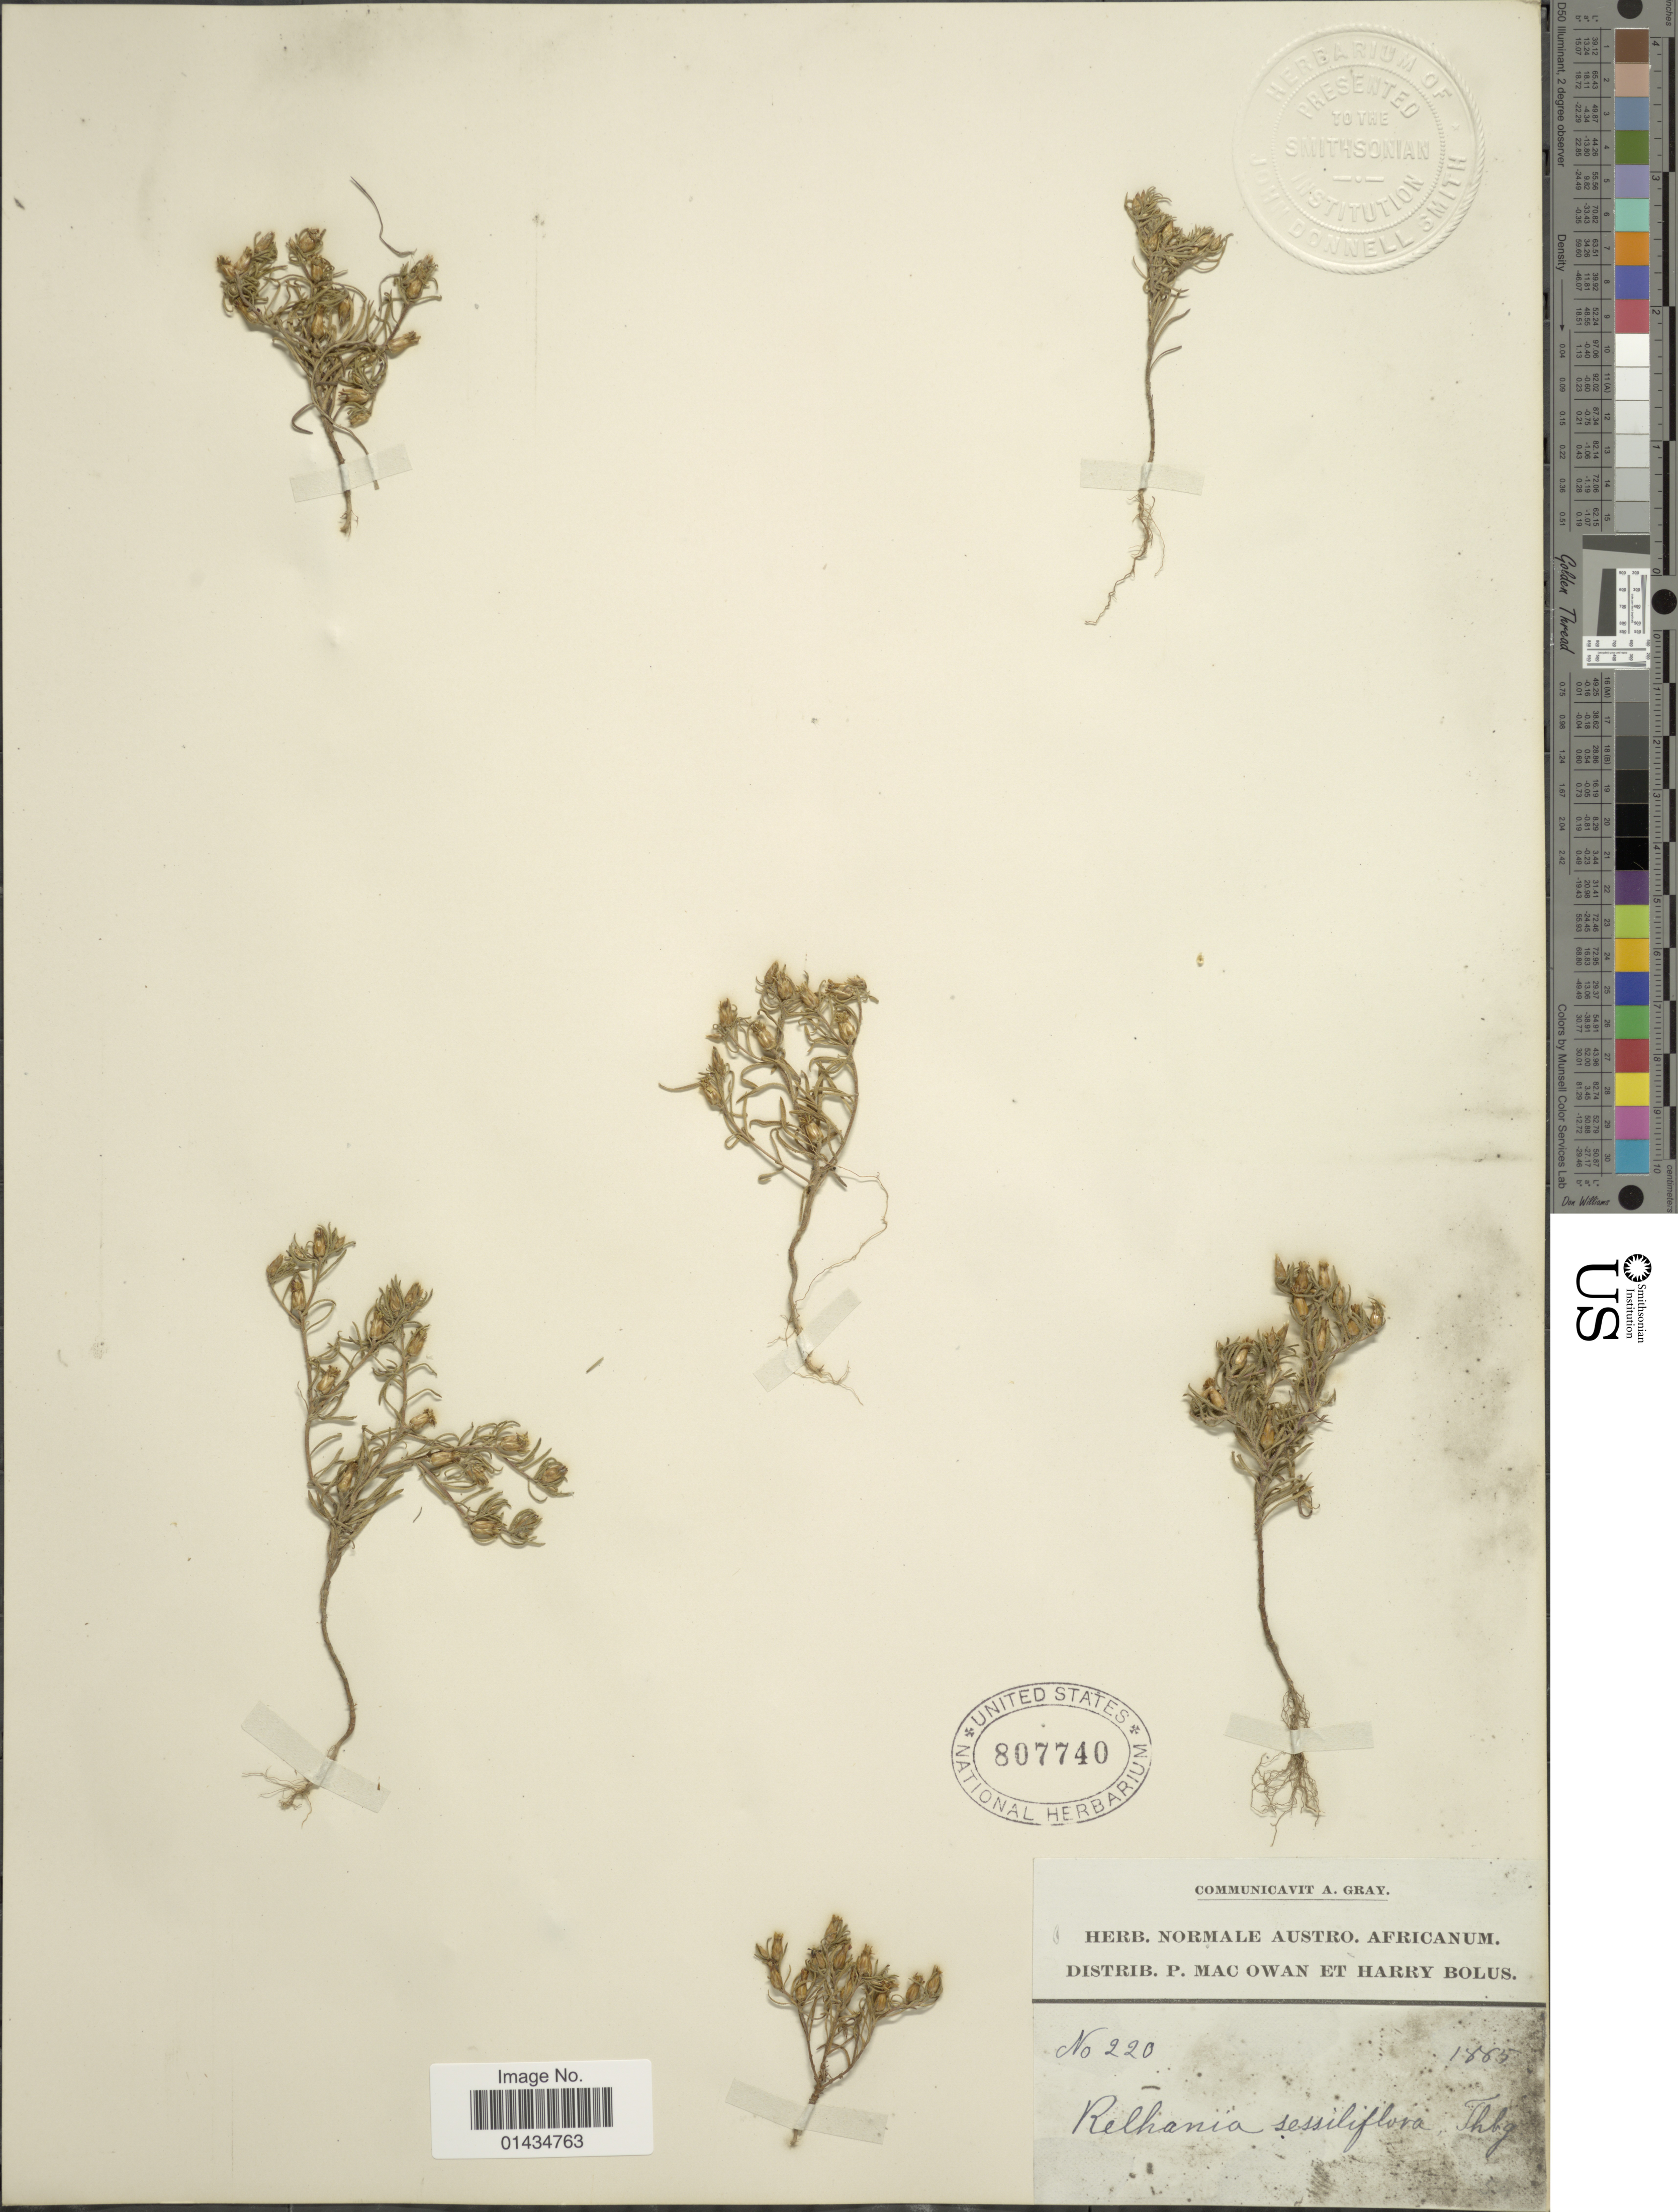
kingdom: Plantae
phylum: Tracheophyta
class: Magnoliopsida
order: Asterales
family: Asteraceae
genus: Relhania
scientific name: Relhania sessiflora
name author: Thunb.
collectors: P. MacOwan & H. Bolus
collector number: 220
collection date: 1865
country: South Africa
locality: Thbg [unsure placement] [interpreted]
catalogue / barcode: US 807740